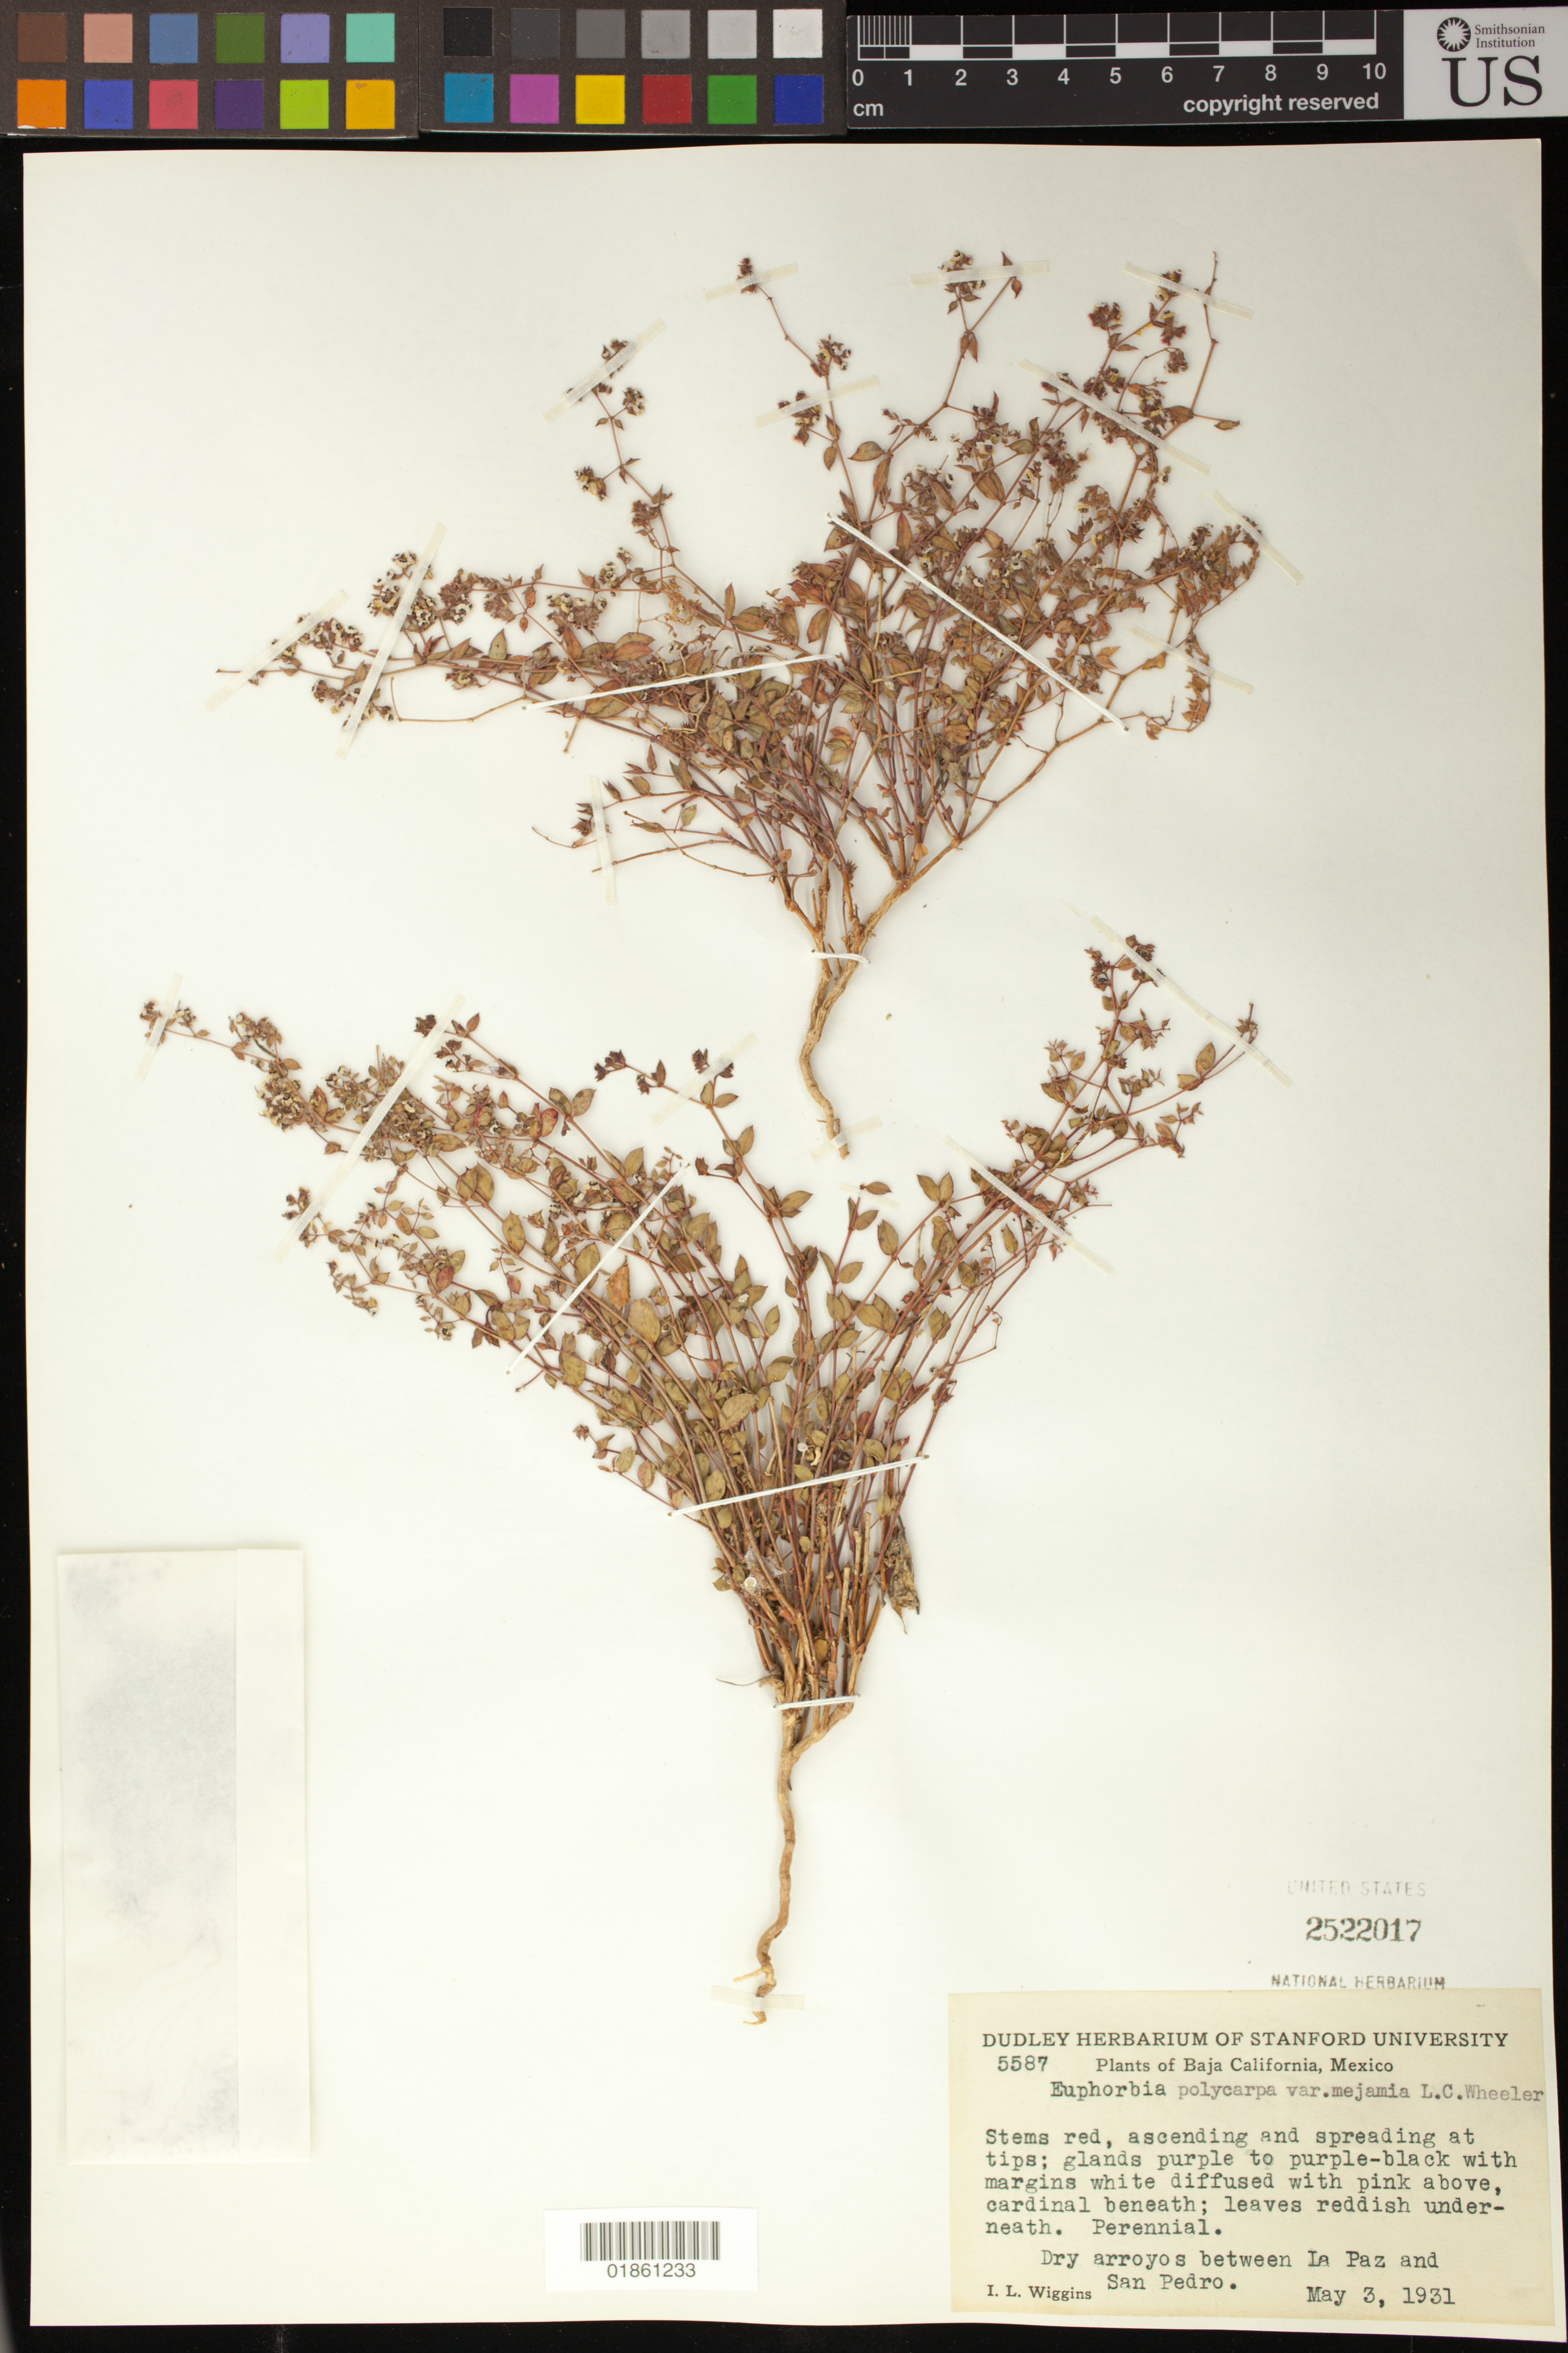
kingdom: Plantae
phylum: Tracheophyta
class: Magnoliopsida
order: Malpighiales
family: Euphorbiaceae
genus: Euphorbia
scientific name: Euphorbia sp.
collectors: I. L. Wiggins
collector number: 5587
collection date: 1931-05-03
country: Mexico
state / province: Baja California Sur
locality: Dry arroyos between La Paz and San Pedro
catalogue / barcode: US 2522017